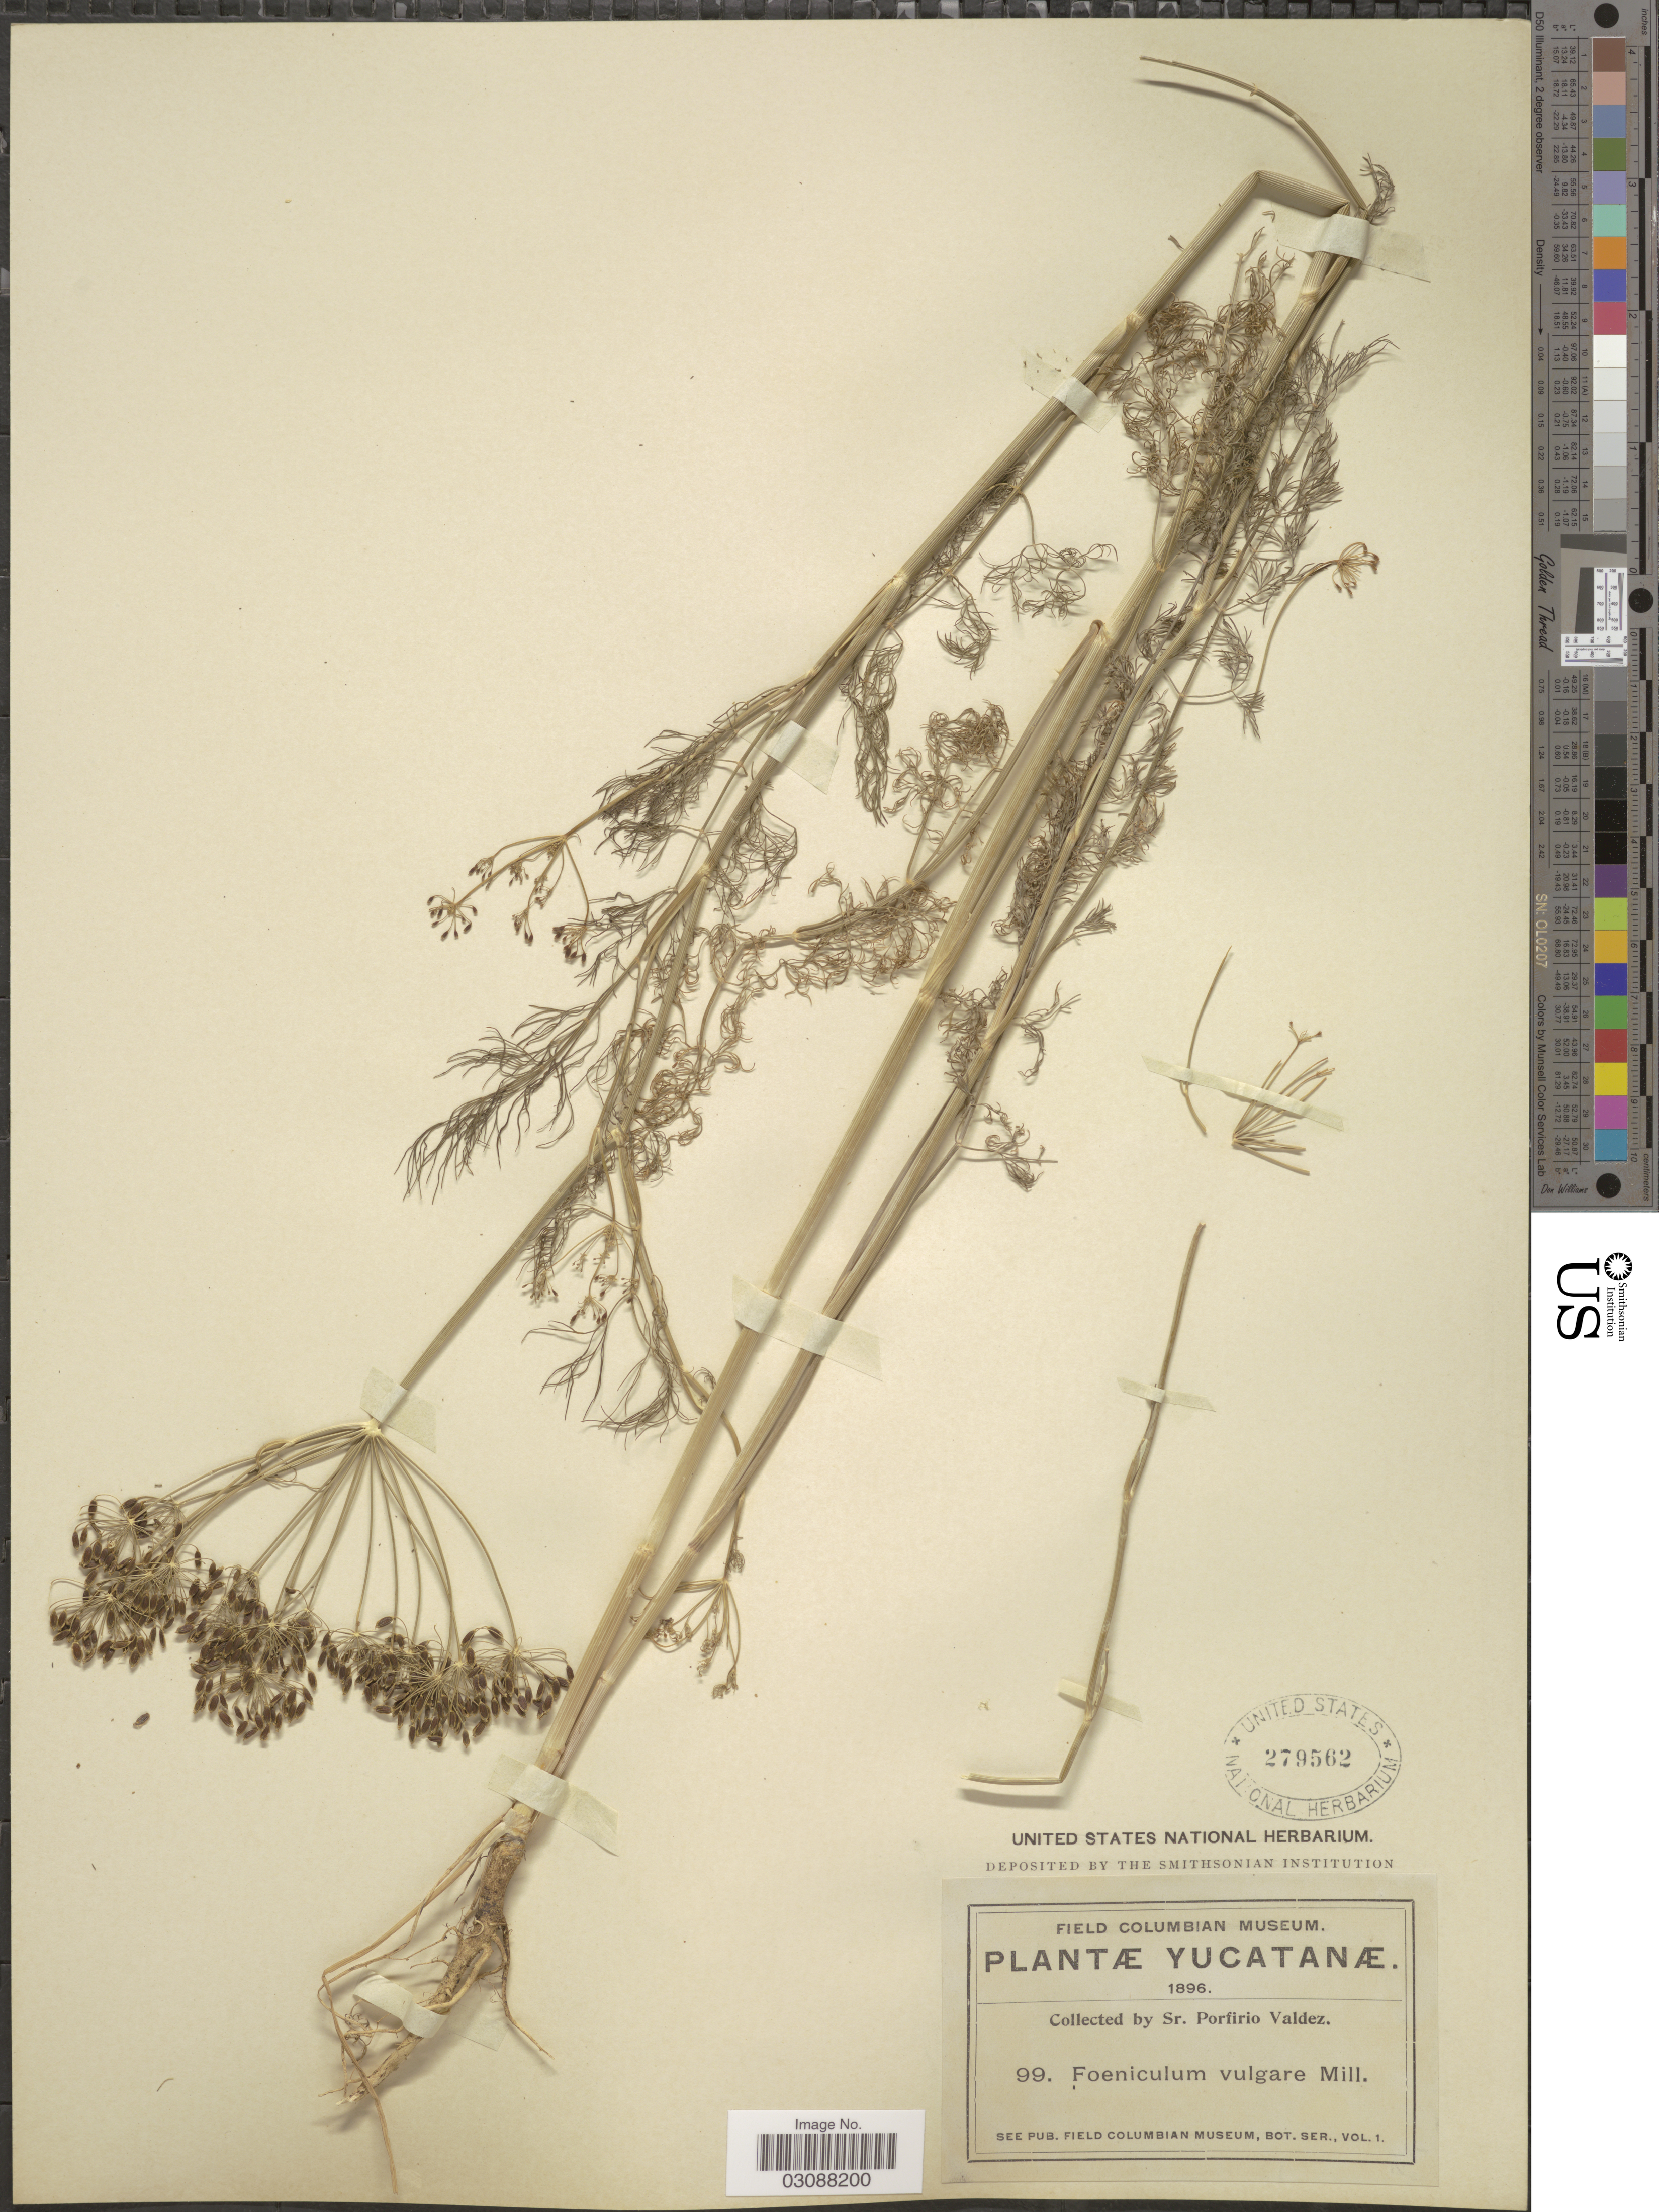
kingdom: Plantae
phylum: Tracheophyta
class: Magnoliopsida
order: Apiales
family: Apiaceae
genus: Foeniculum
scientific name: Foeniculum vulgare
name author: Mill.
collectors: P. Valdez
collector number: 99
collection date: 1896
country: Mexico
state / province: Yucatán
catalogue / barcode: US 279562